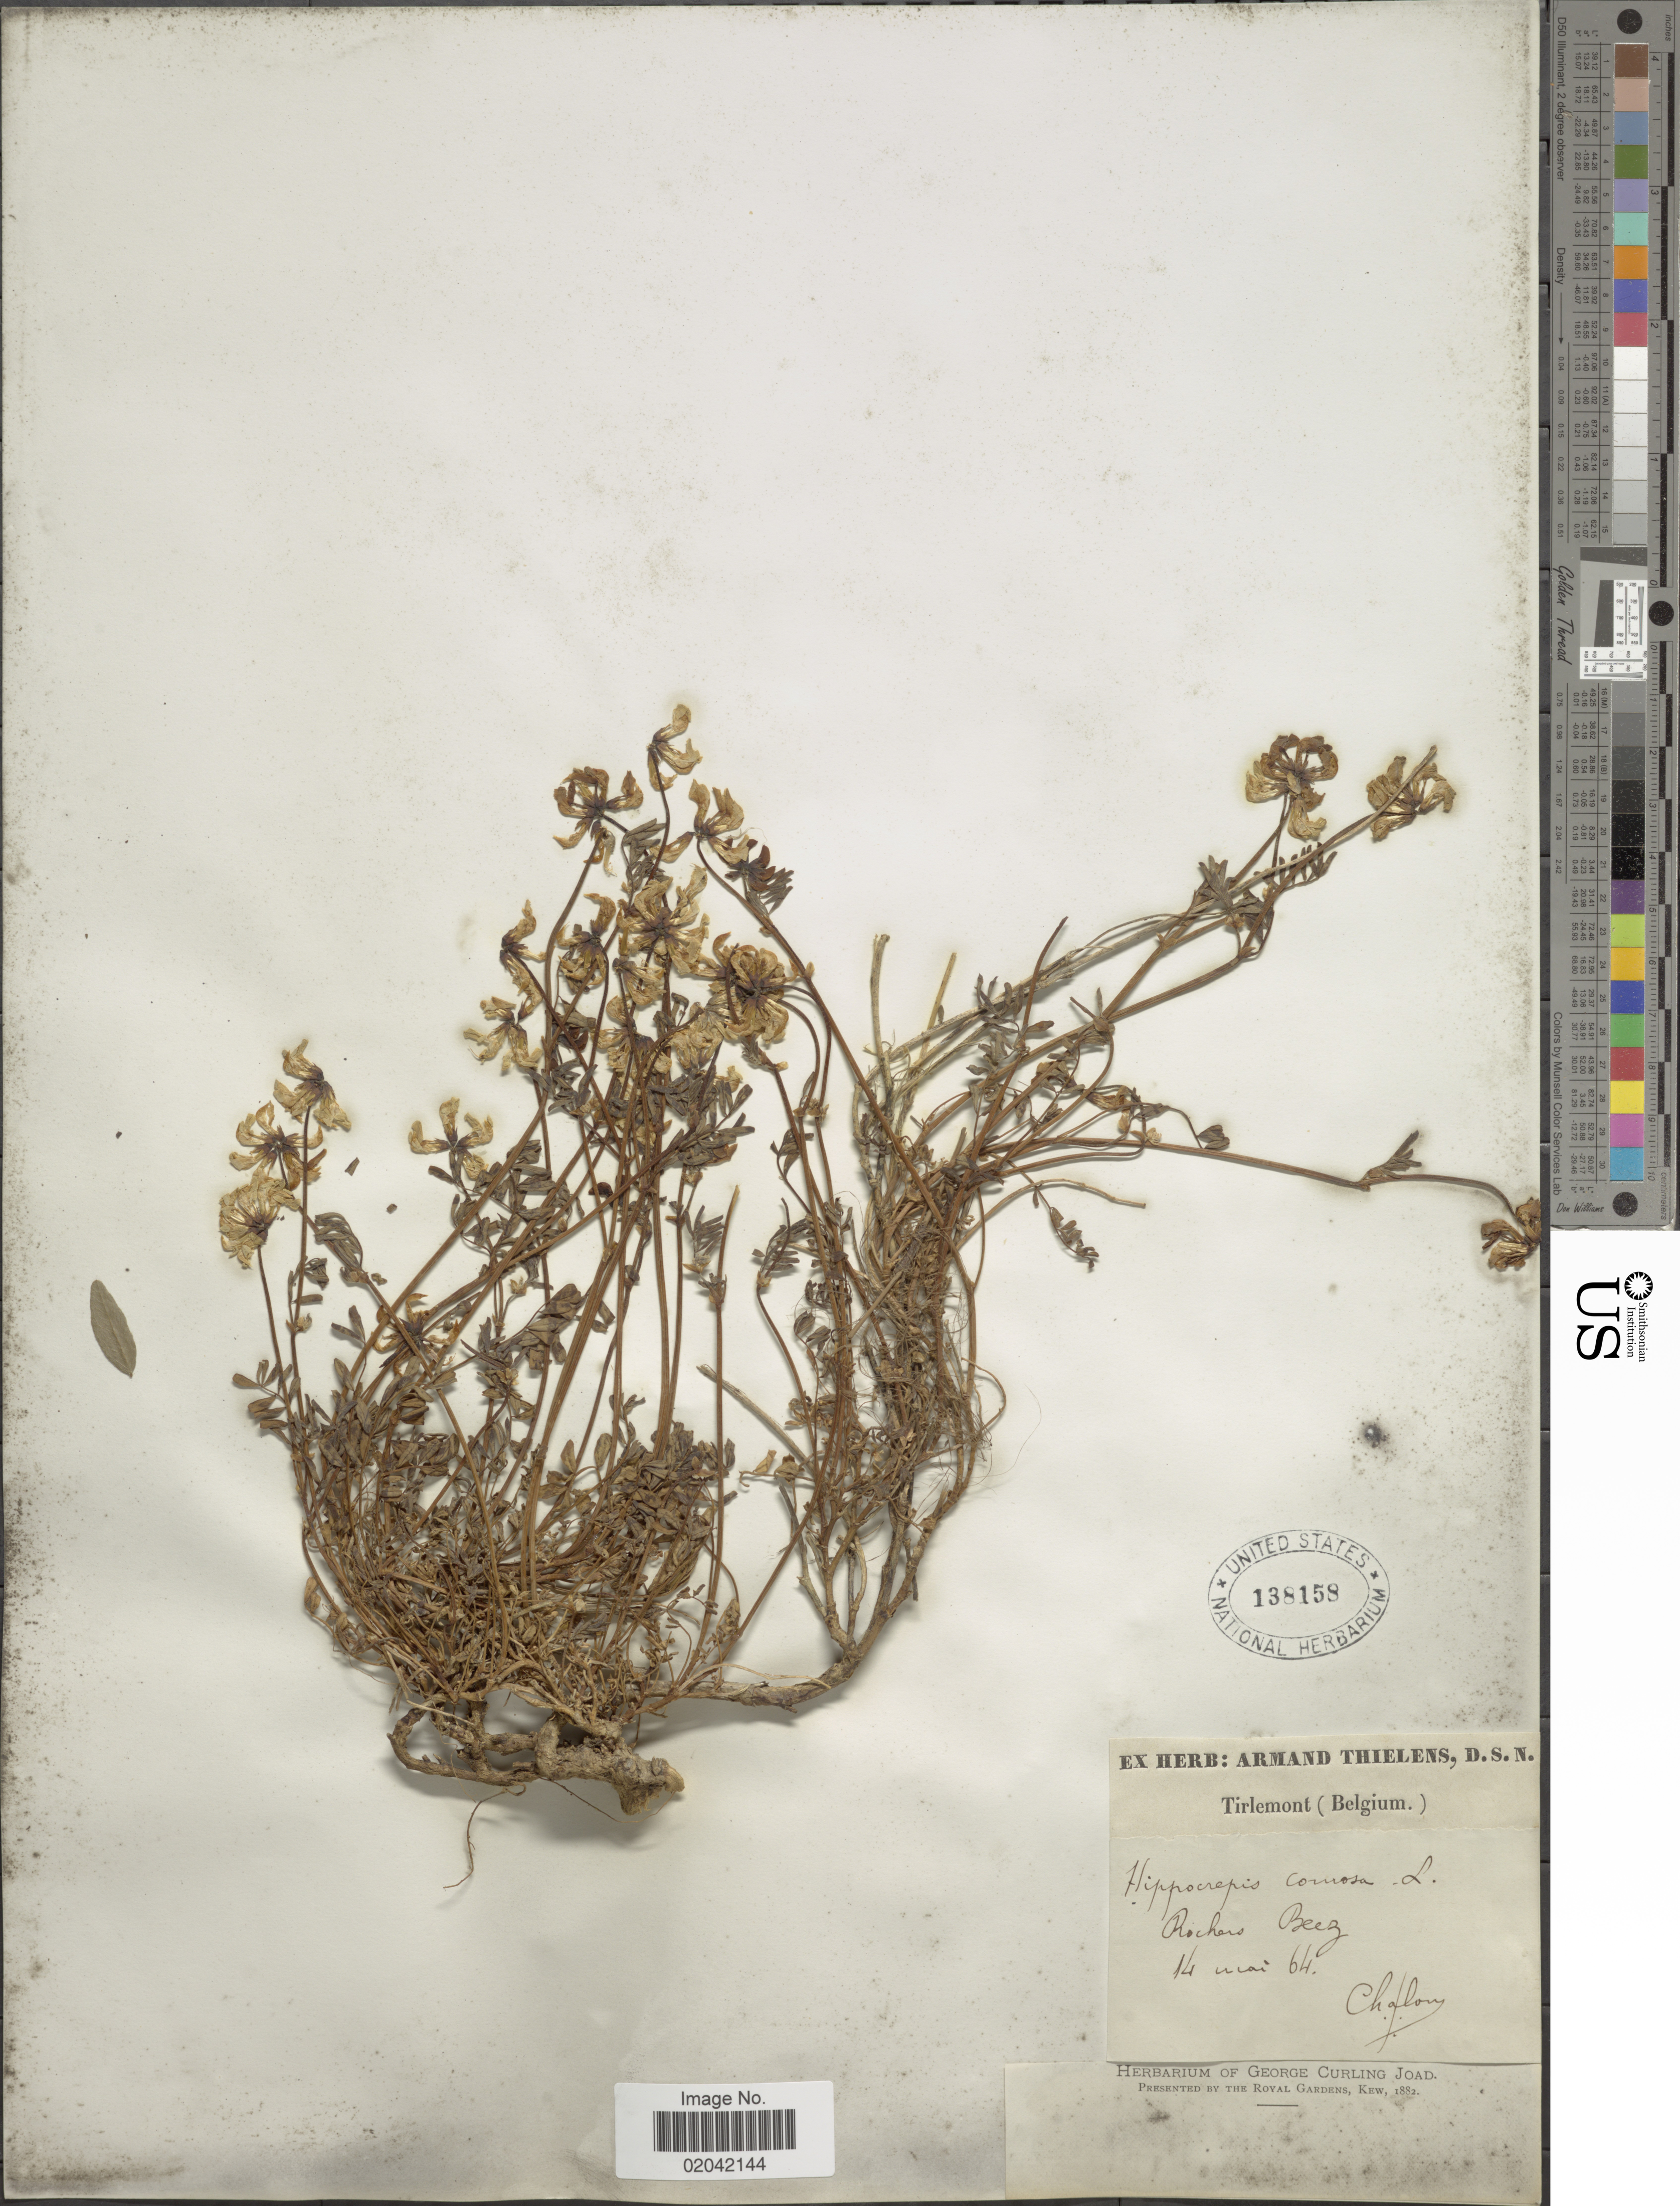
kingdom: Plantae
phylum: Tracheophyta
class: Magnoliopsida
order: Fabales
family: Fabaceae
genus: Hippocrepis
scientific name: Hippocrepis comosa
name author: L.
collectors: J. Chalon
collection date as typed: Transcribed d/m/y: 14/5/64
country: Belgium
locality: Tirlemont (Belgium). Rochers Beez [interpreted]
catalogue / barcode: US 138158